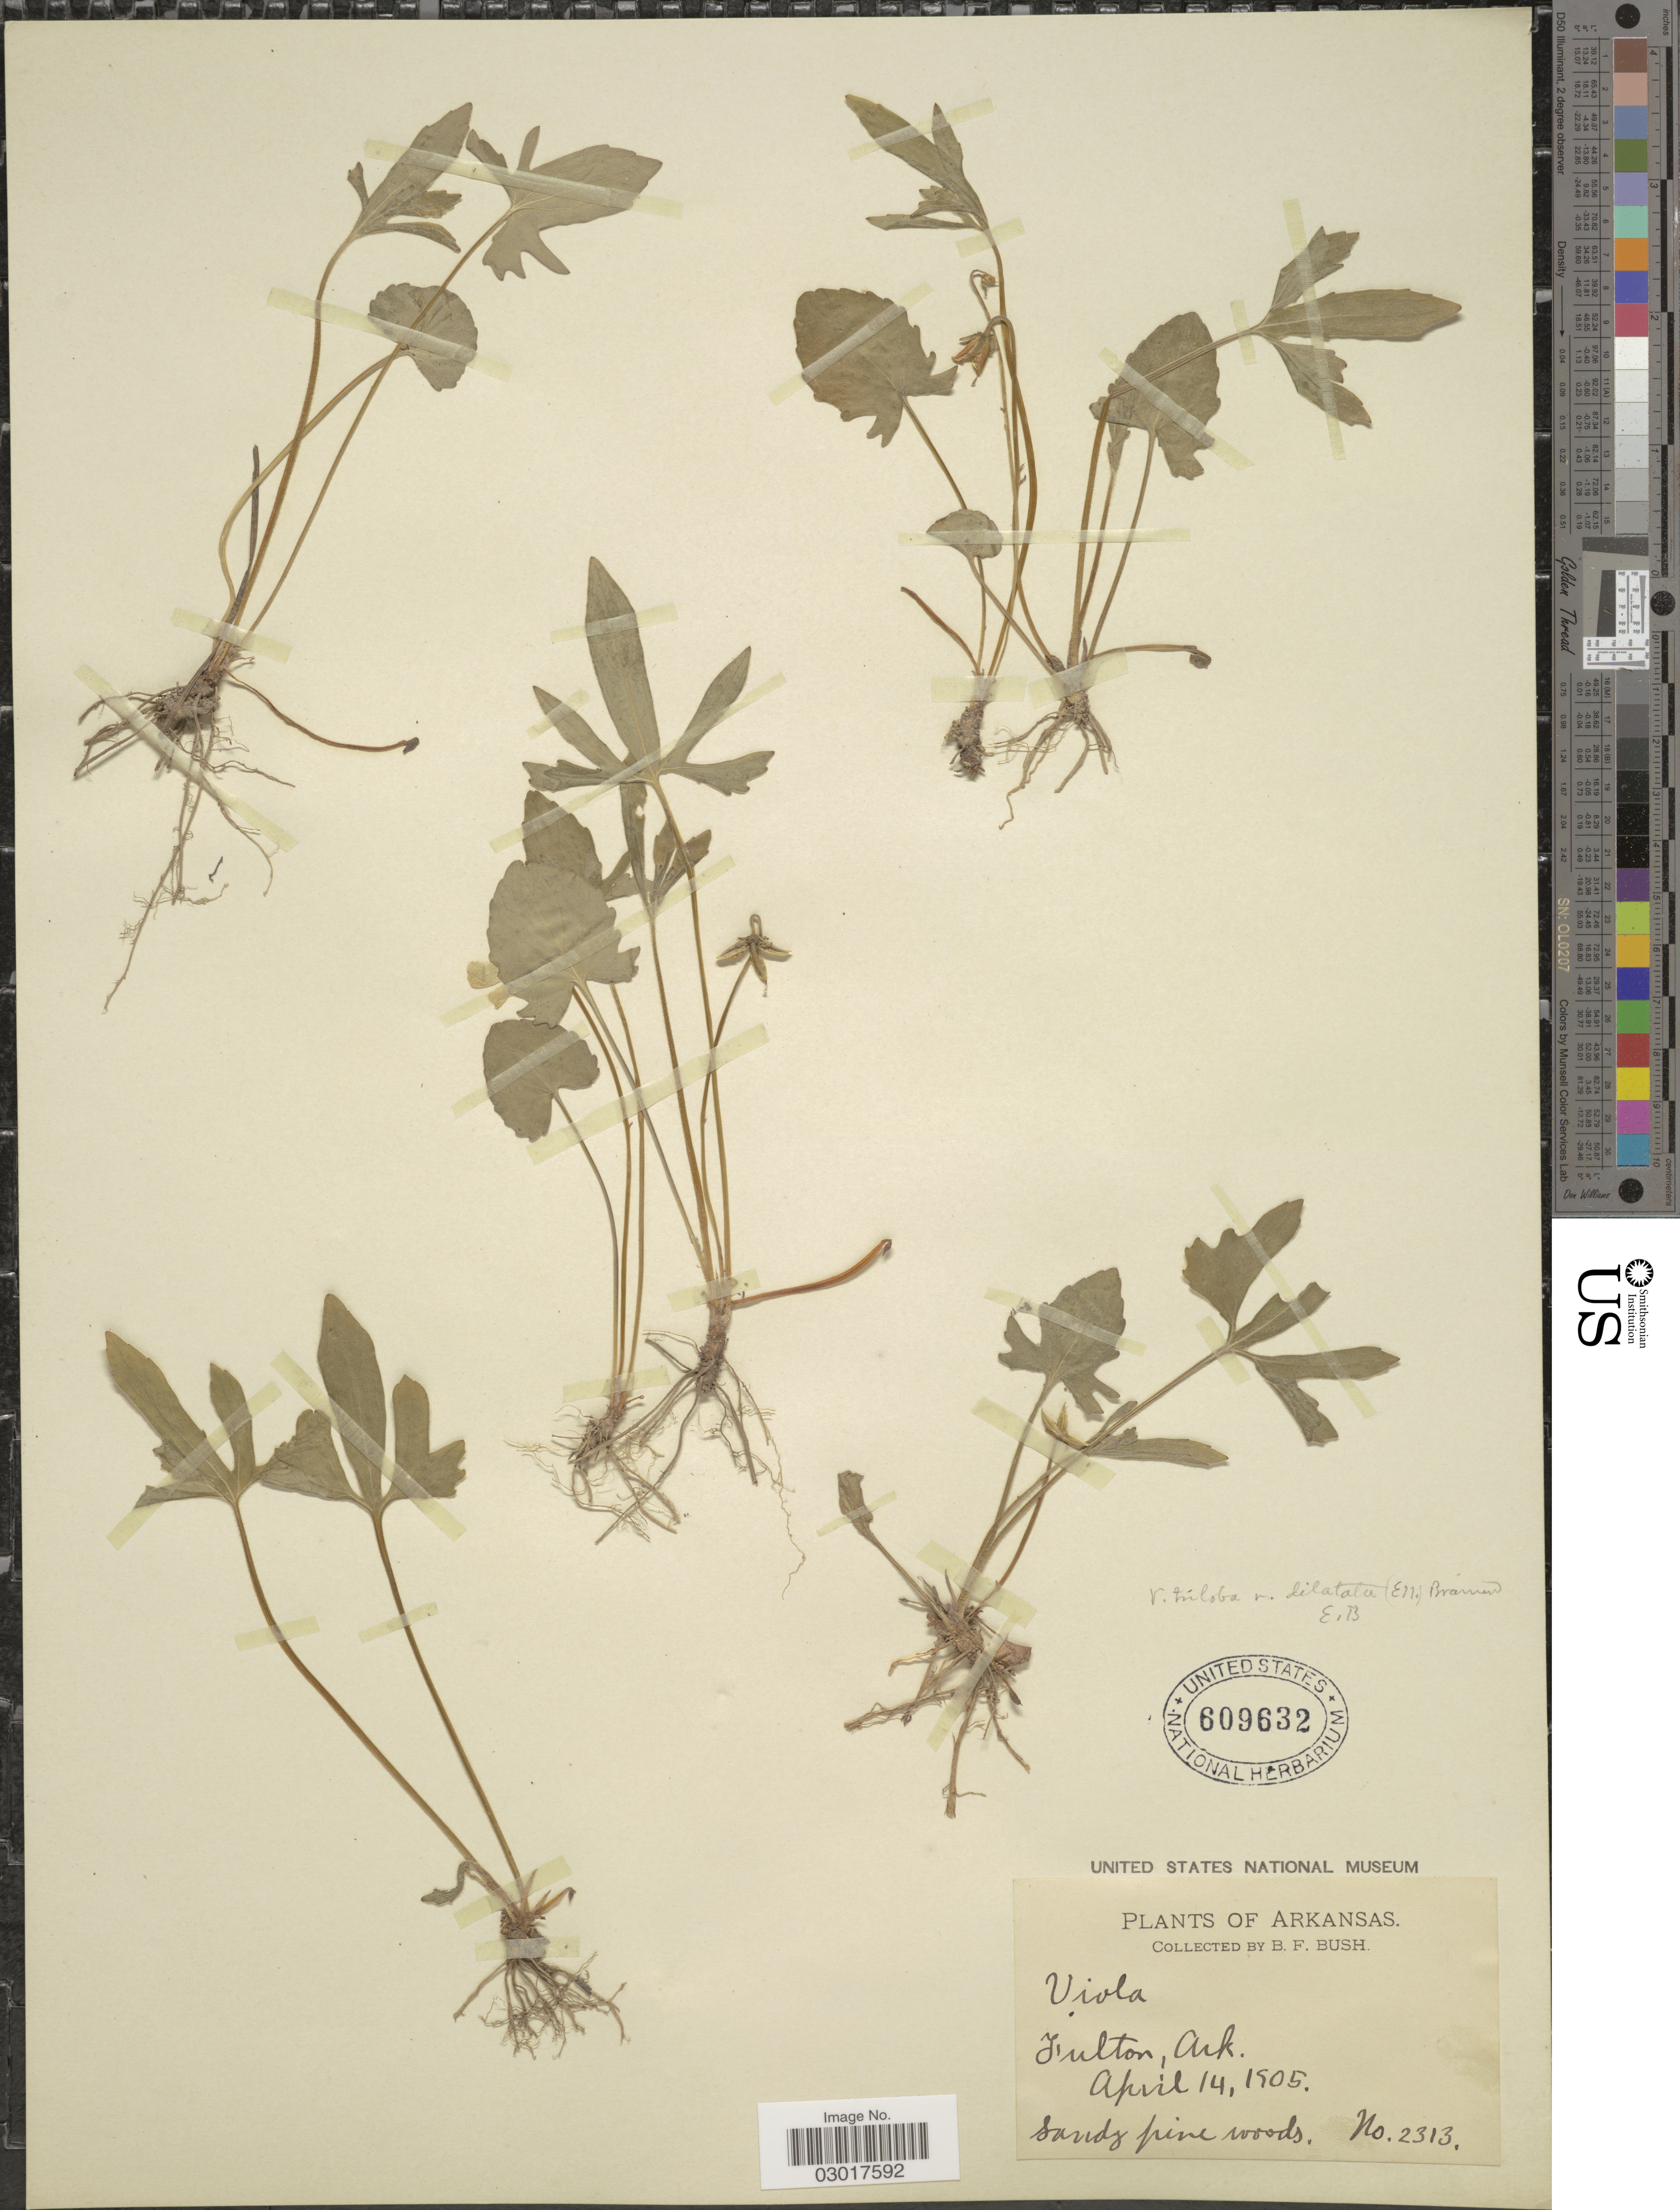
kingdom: Plantae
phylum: Tracheophyta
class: Magnoliopsida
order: Malpighiales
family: Violaceae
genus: Viola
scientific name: Viola triloba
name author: Schwein.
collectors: B. F. Bush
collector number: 2313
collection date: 1905-04-14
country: United States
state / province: Arkansas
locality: Fulton.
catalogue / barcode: US 609632